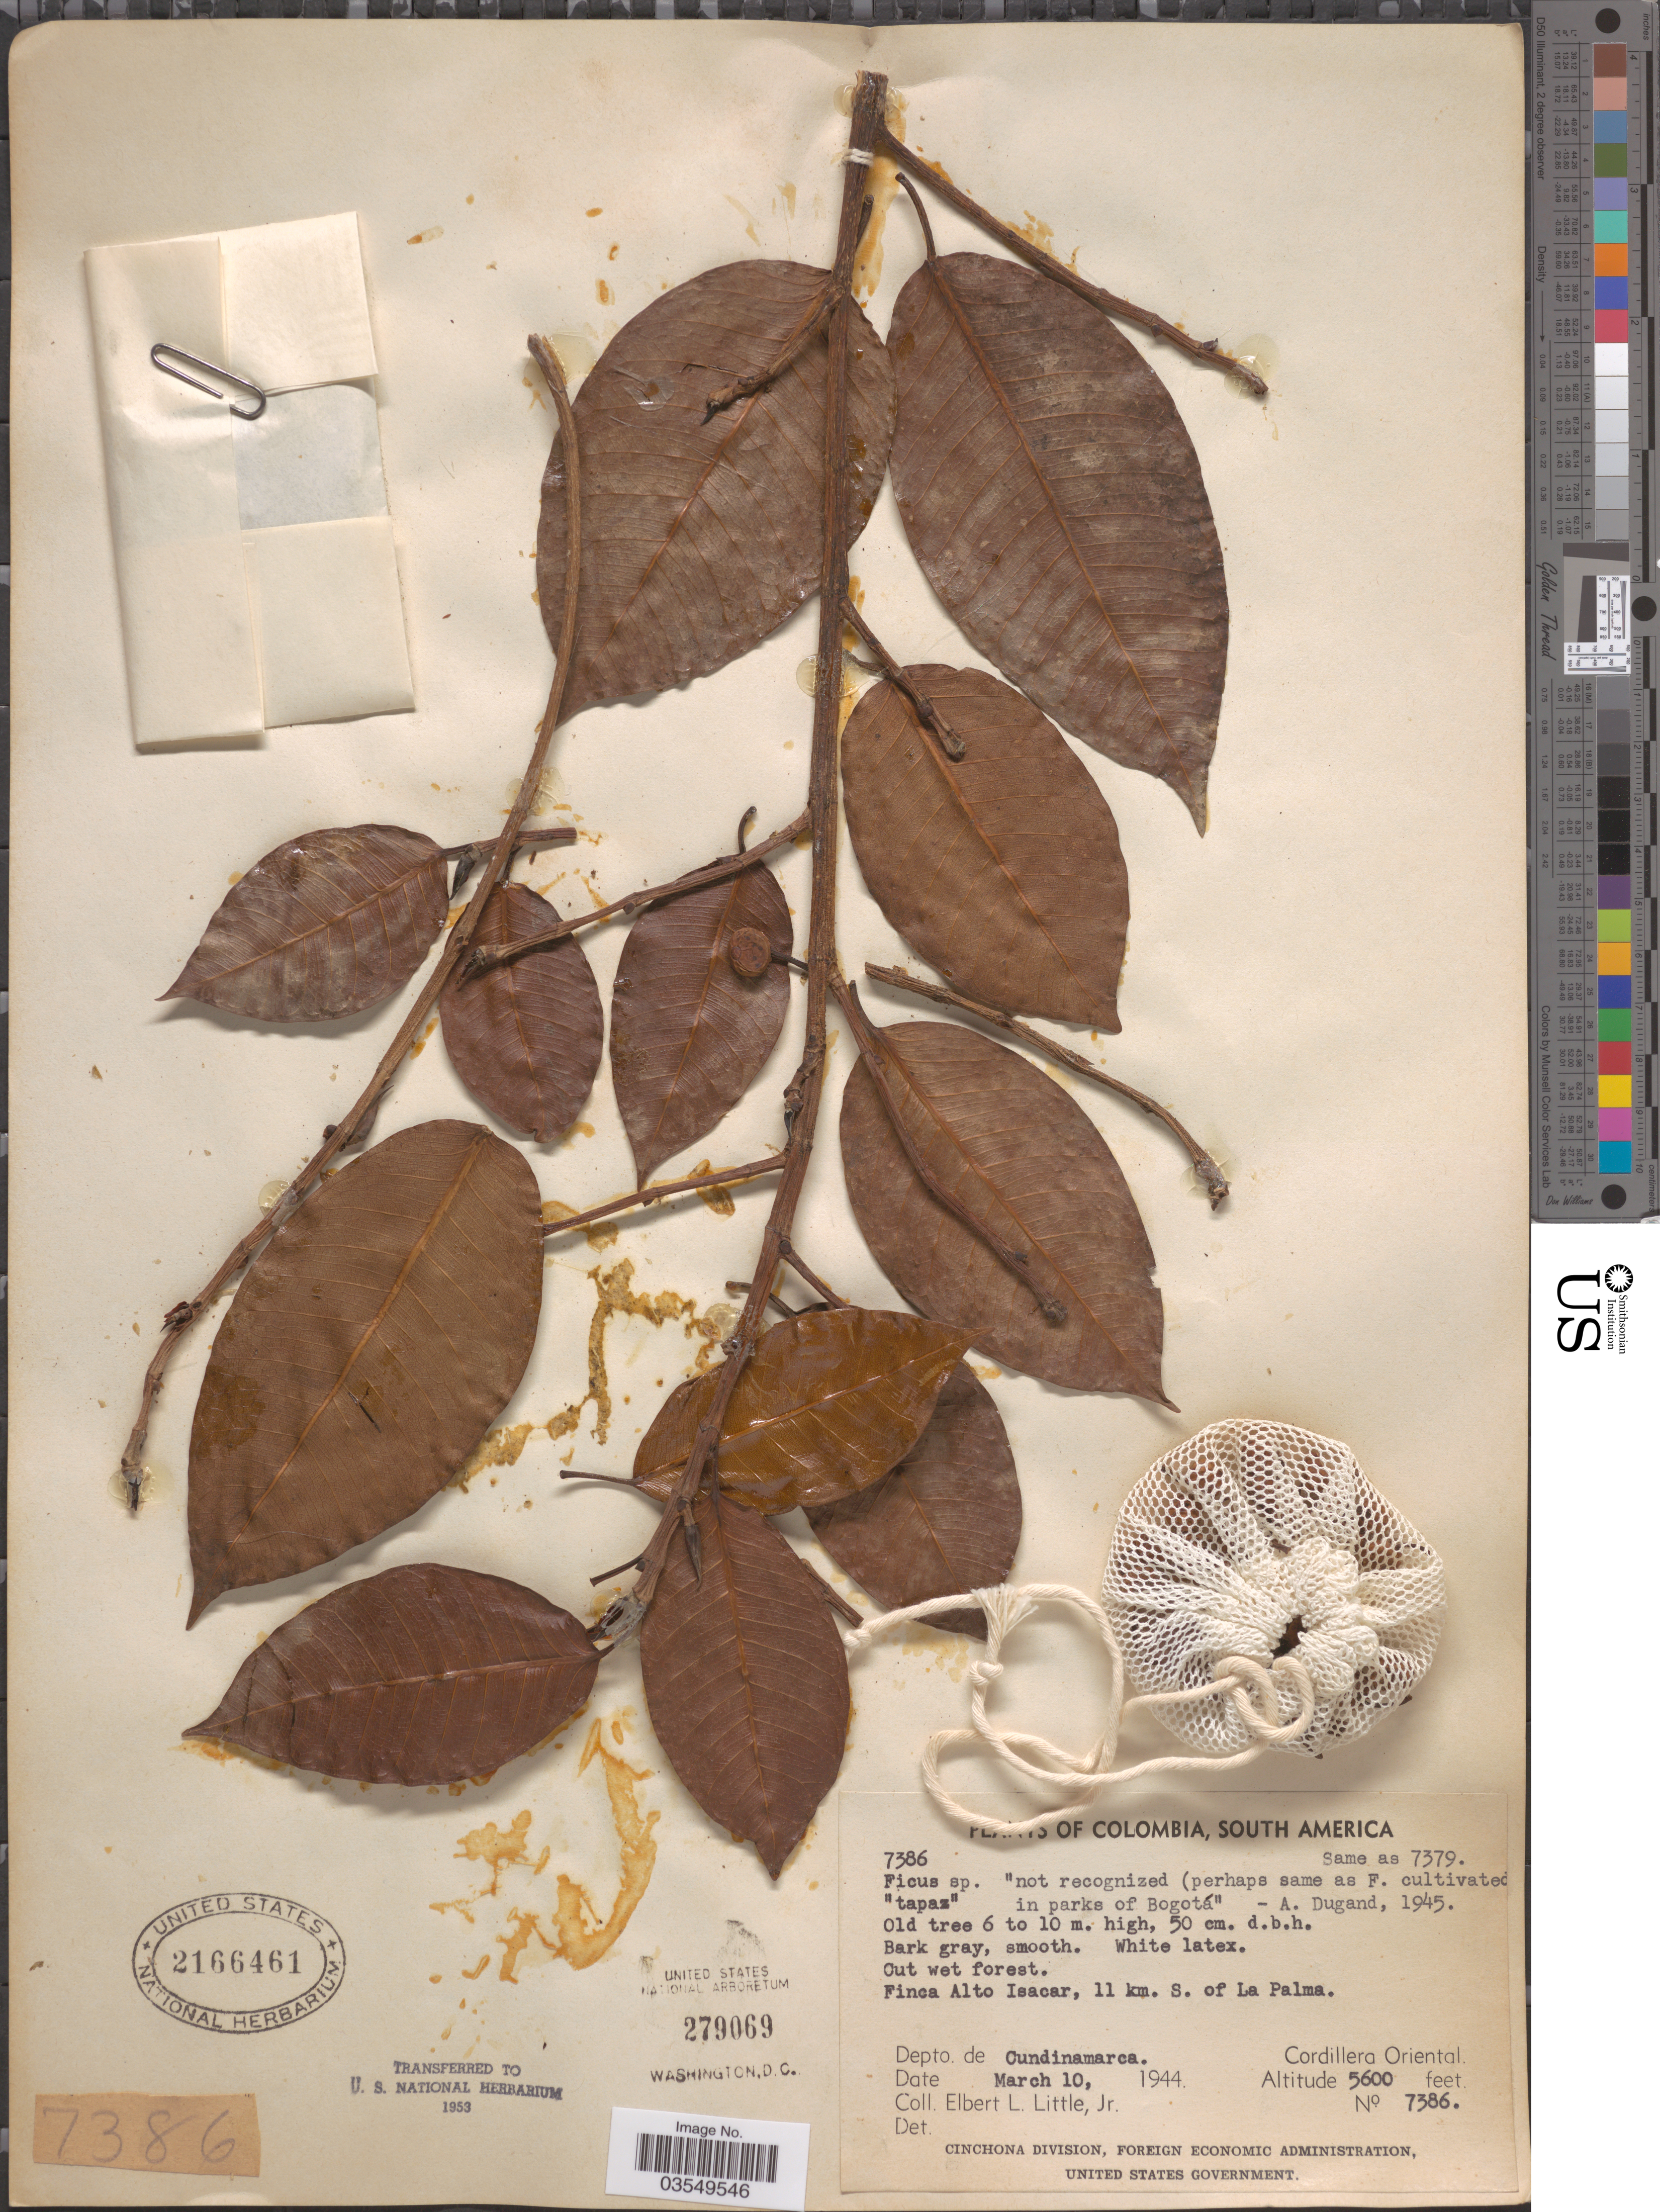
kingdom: Plantae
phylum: Tracheophyta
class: Magnoliopsida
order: Rosales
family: Moraceae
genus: Ficus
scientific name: Ficus sp.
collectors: E. L. Little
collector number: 7386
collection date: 1944-03-10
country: Colombia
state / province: Cundinamarca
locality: Finca Alto Isacar, 11 km. S. of La Palma. Depto. de Cundinamarca. Cordillera Oriental.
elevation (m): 1707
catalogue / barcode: US 2166461